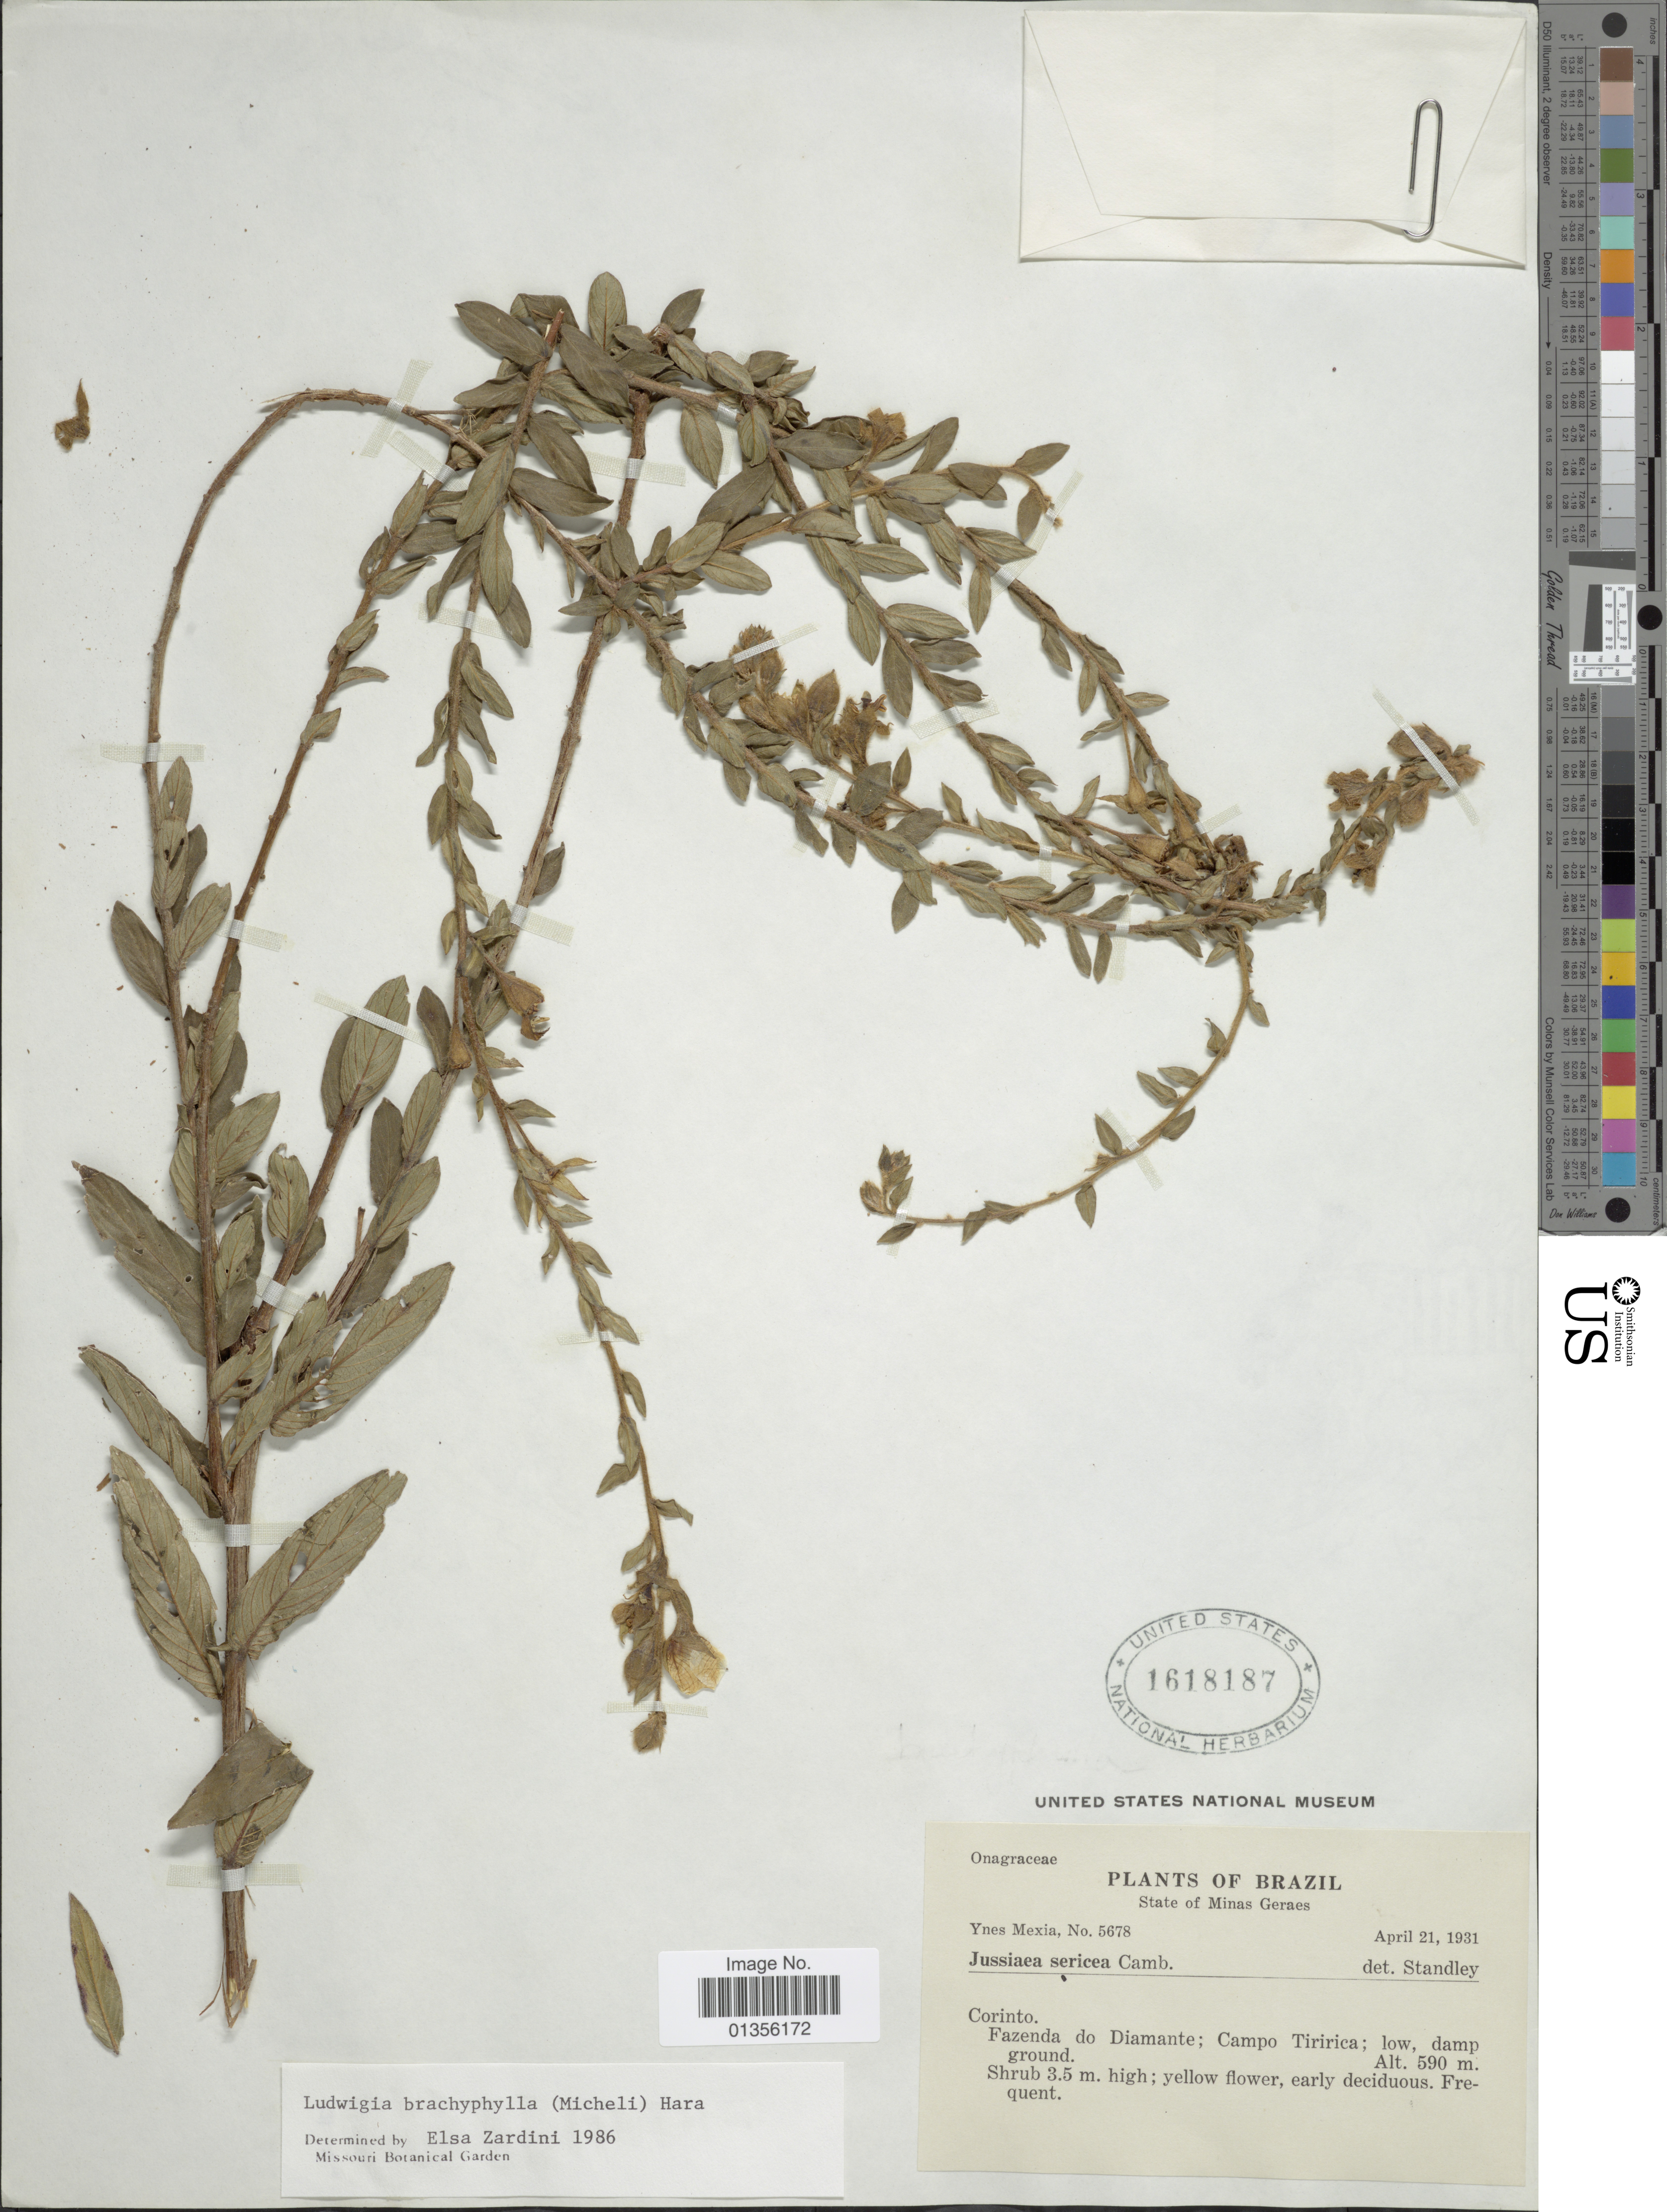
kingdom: Plantae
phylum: Tracheophyta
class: Magnoliopsida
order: Myrtales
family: Onagraceae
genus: Ludwigia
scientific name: Ludwigia brachyphylla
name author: (Micheli) H. Hara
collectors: Y. Mexia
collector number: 5678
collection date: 1931-04-21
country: Brazil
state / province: Minas Gerais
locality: Corinto. Fazenda do Diamante; Campo Tiririca.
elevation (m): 590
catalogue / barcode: US 1618187